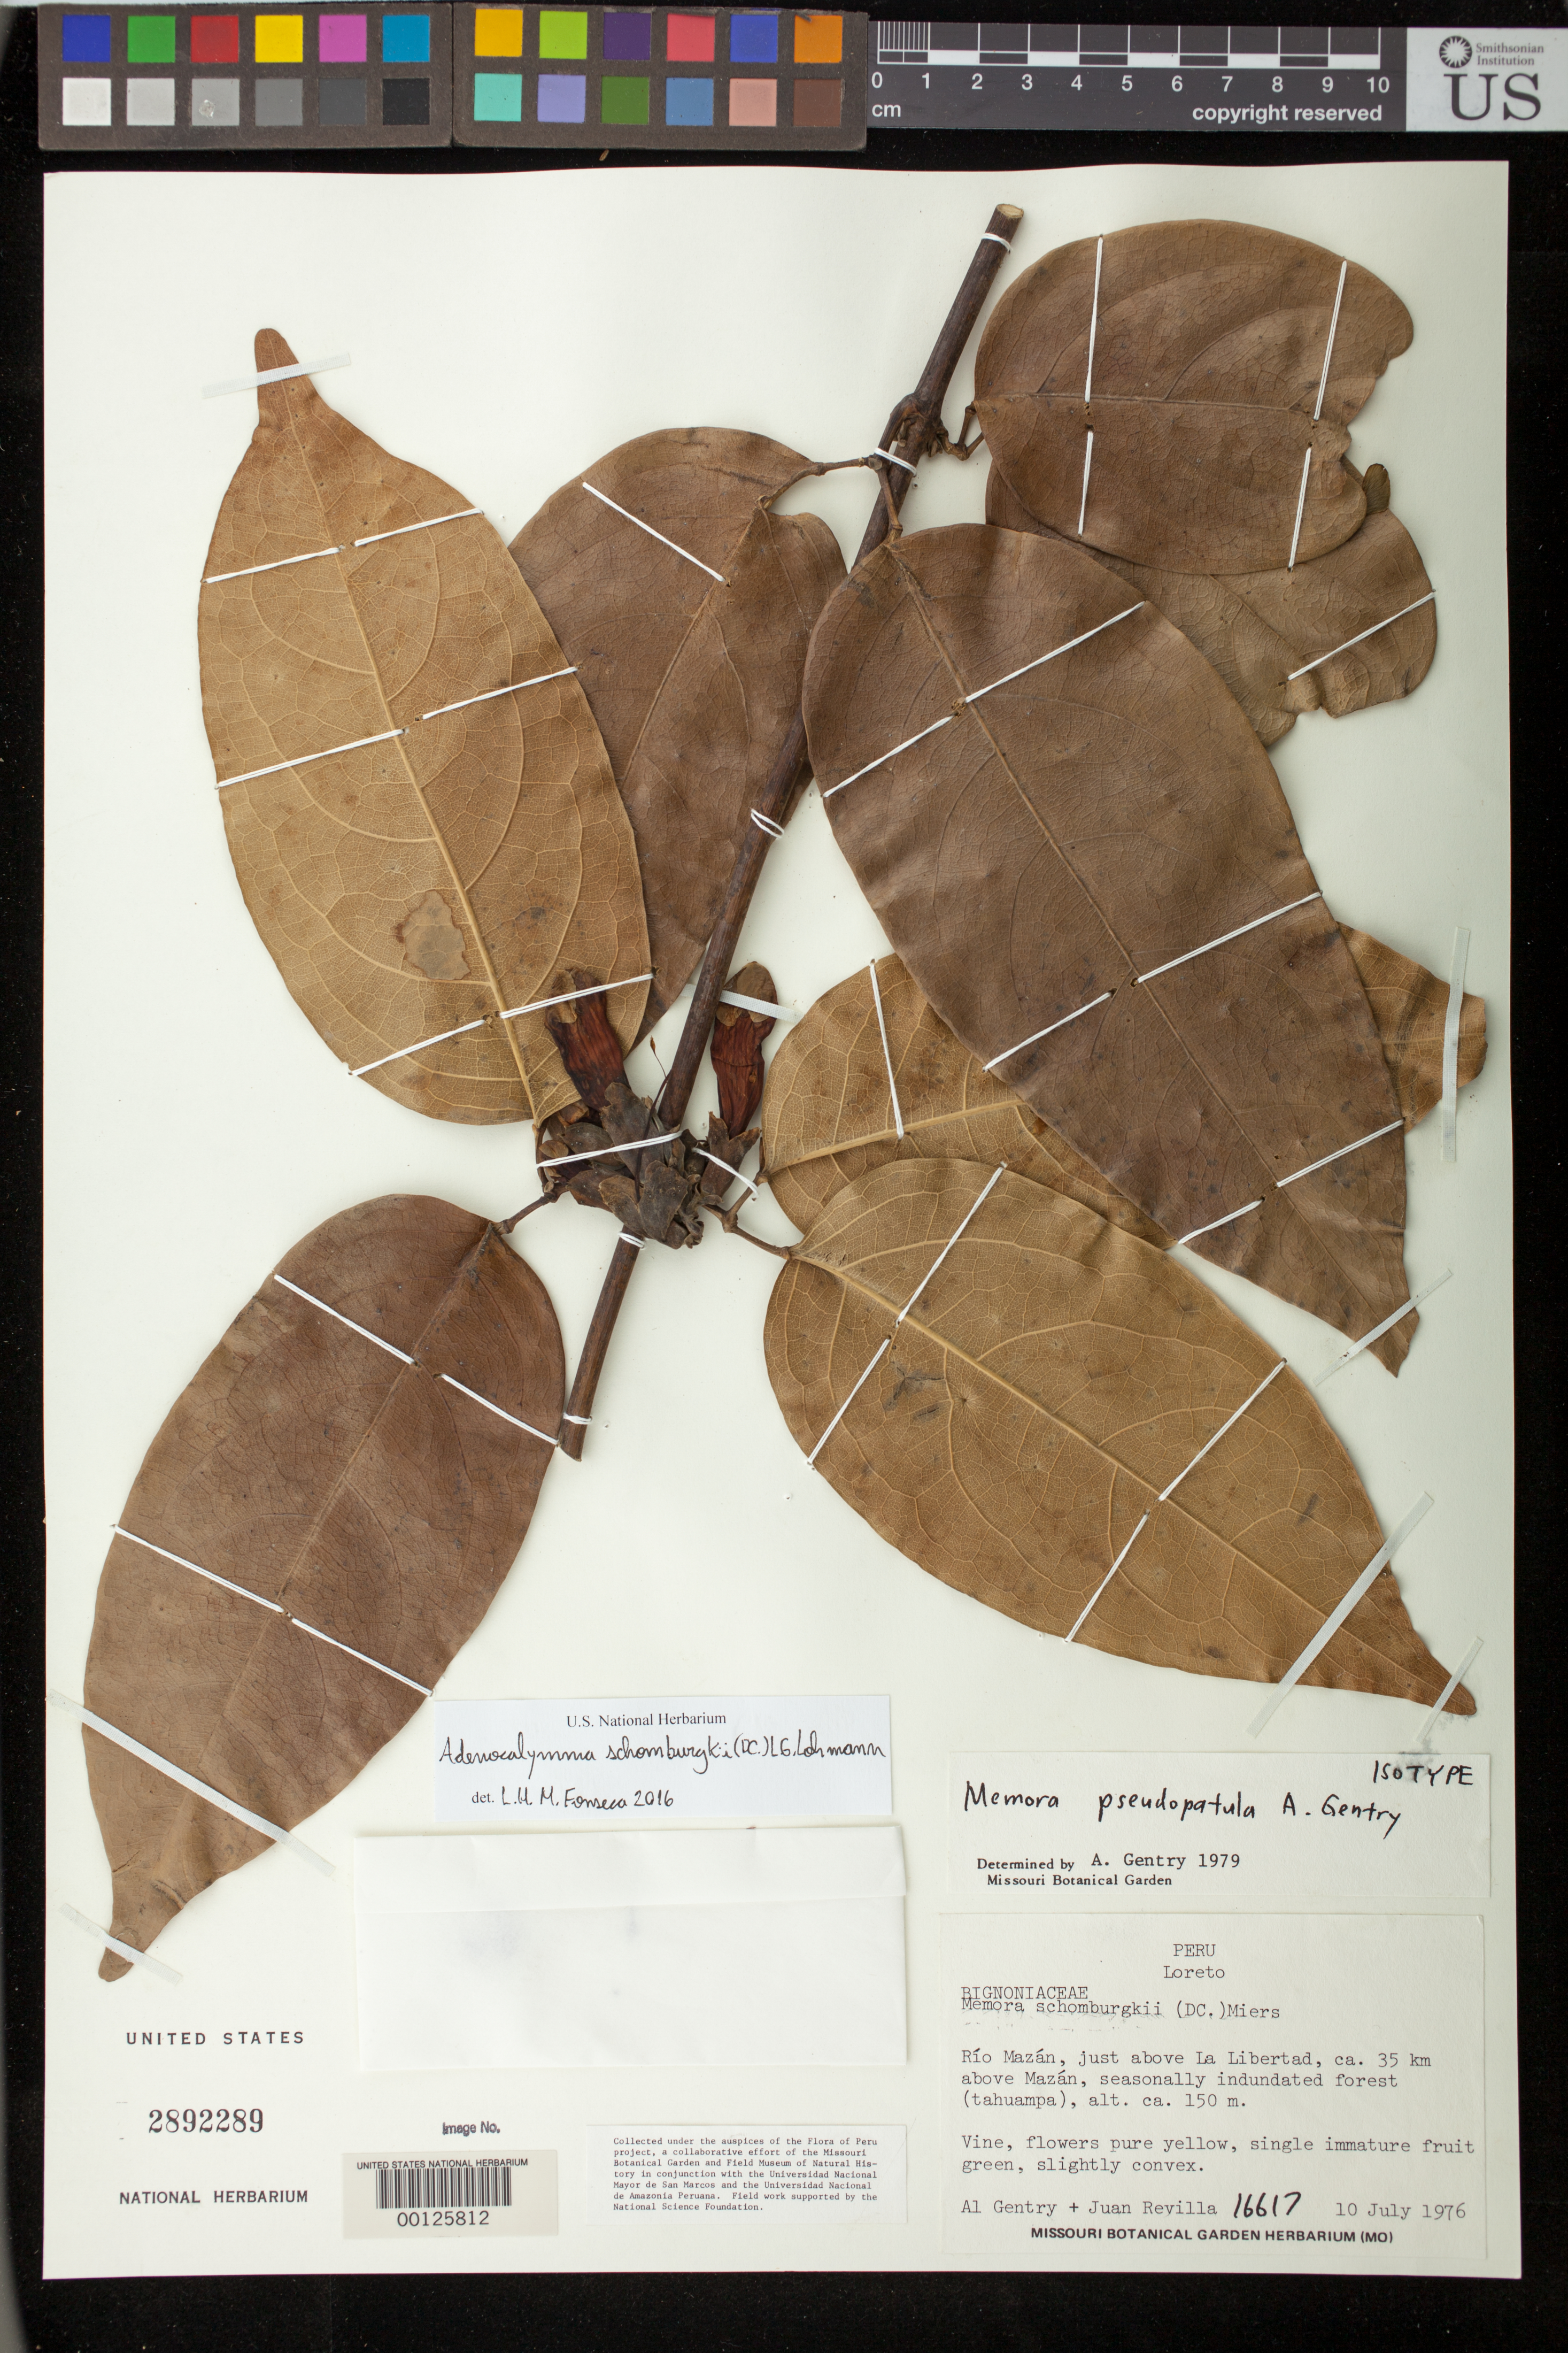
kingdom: Plantae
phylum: Tracheophyta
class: Magnoliopsida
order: Lamiales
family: Bignoniaceae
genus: Memora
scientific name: Memora pseudopatula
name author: A.H. Gentry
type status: Isotype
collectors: A. H. Gentry & J. Revilla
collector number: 16617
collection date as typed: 10 Jul 1976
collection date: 1976-07-10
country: Peru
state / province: Loreto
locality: Río Mazán, just above La Libertad, ca. 35 km above Mazán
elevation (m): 150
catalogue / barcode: US 2892289